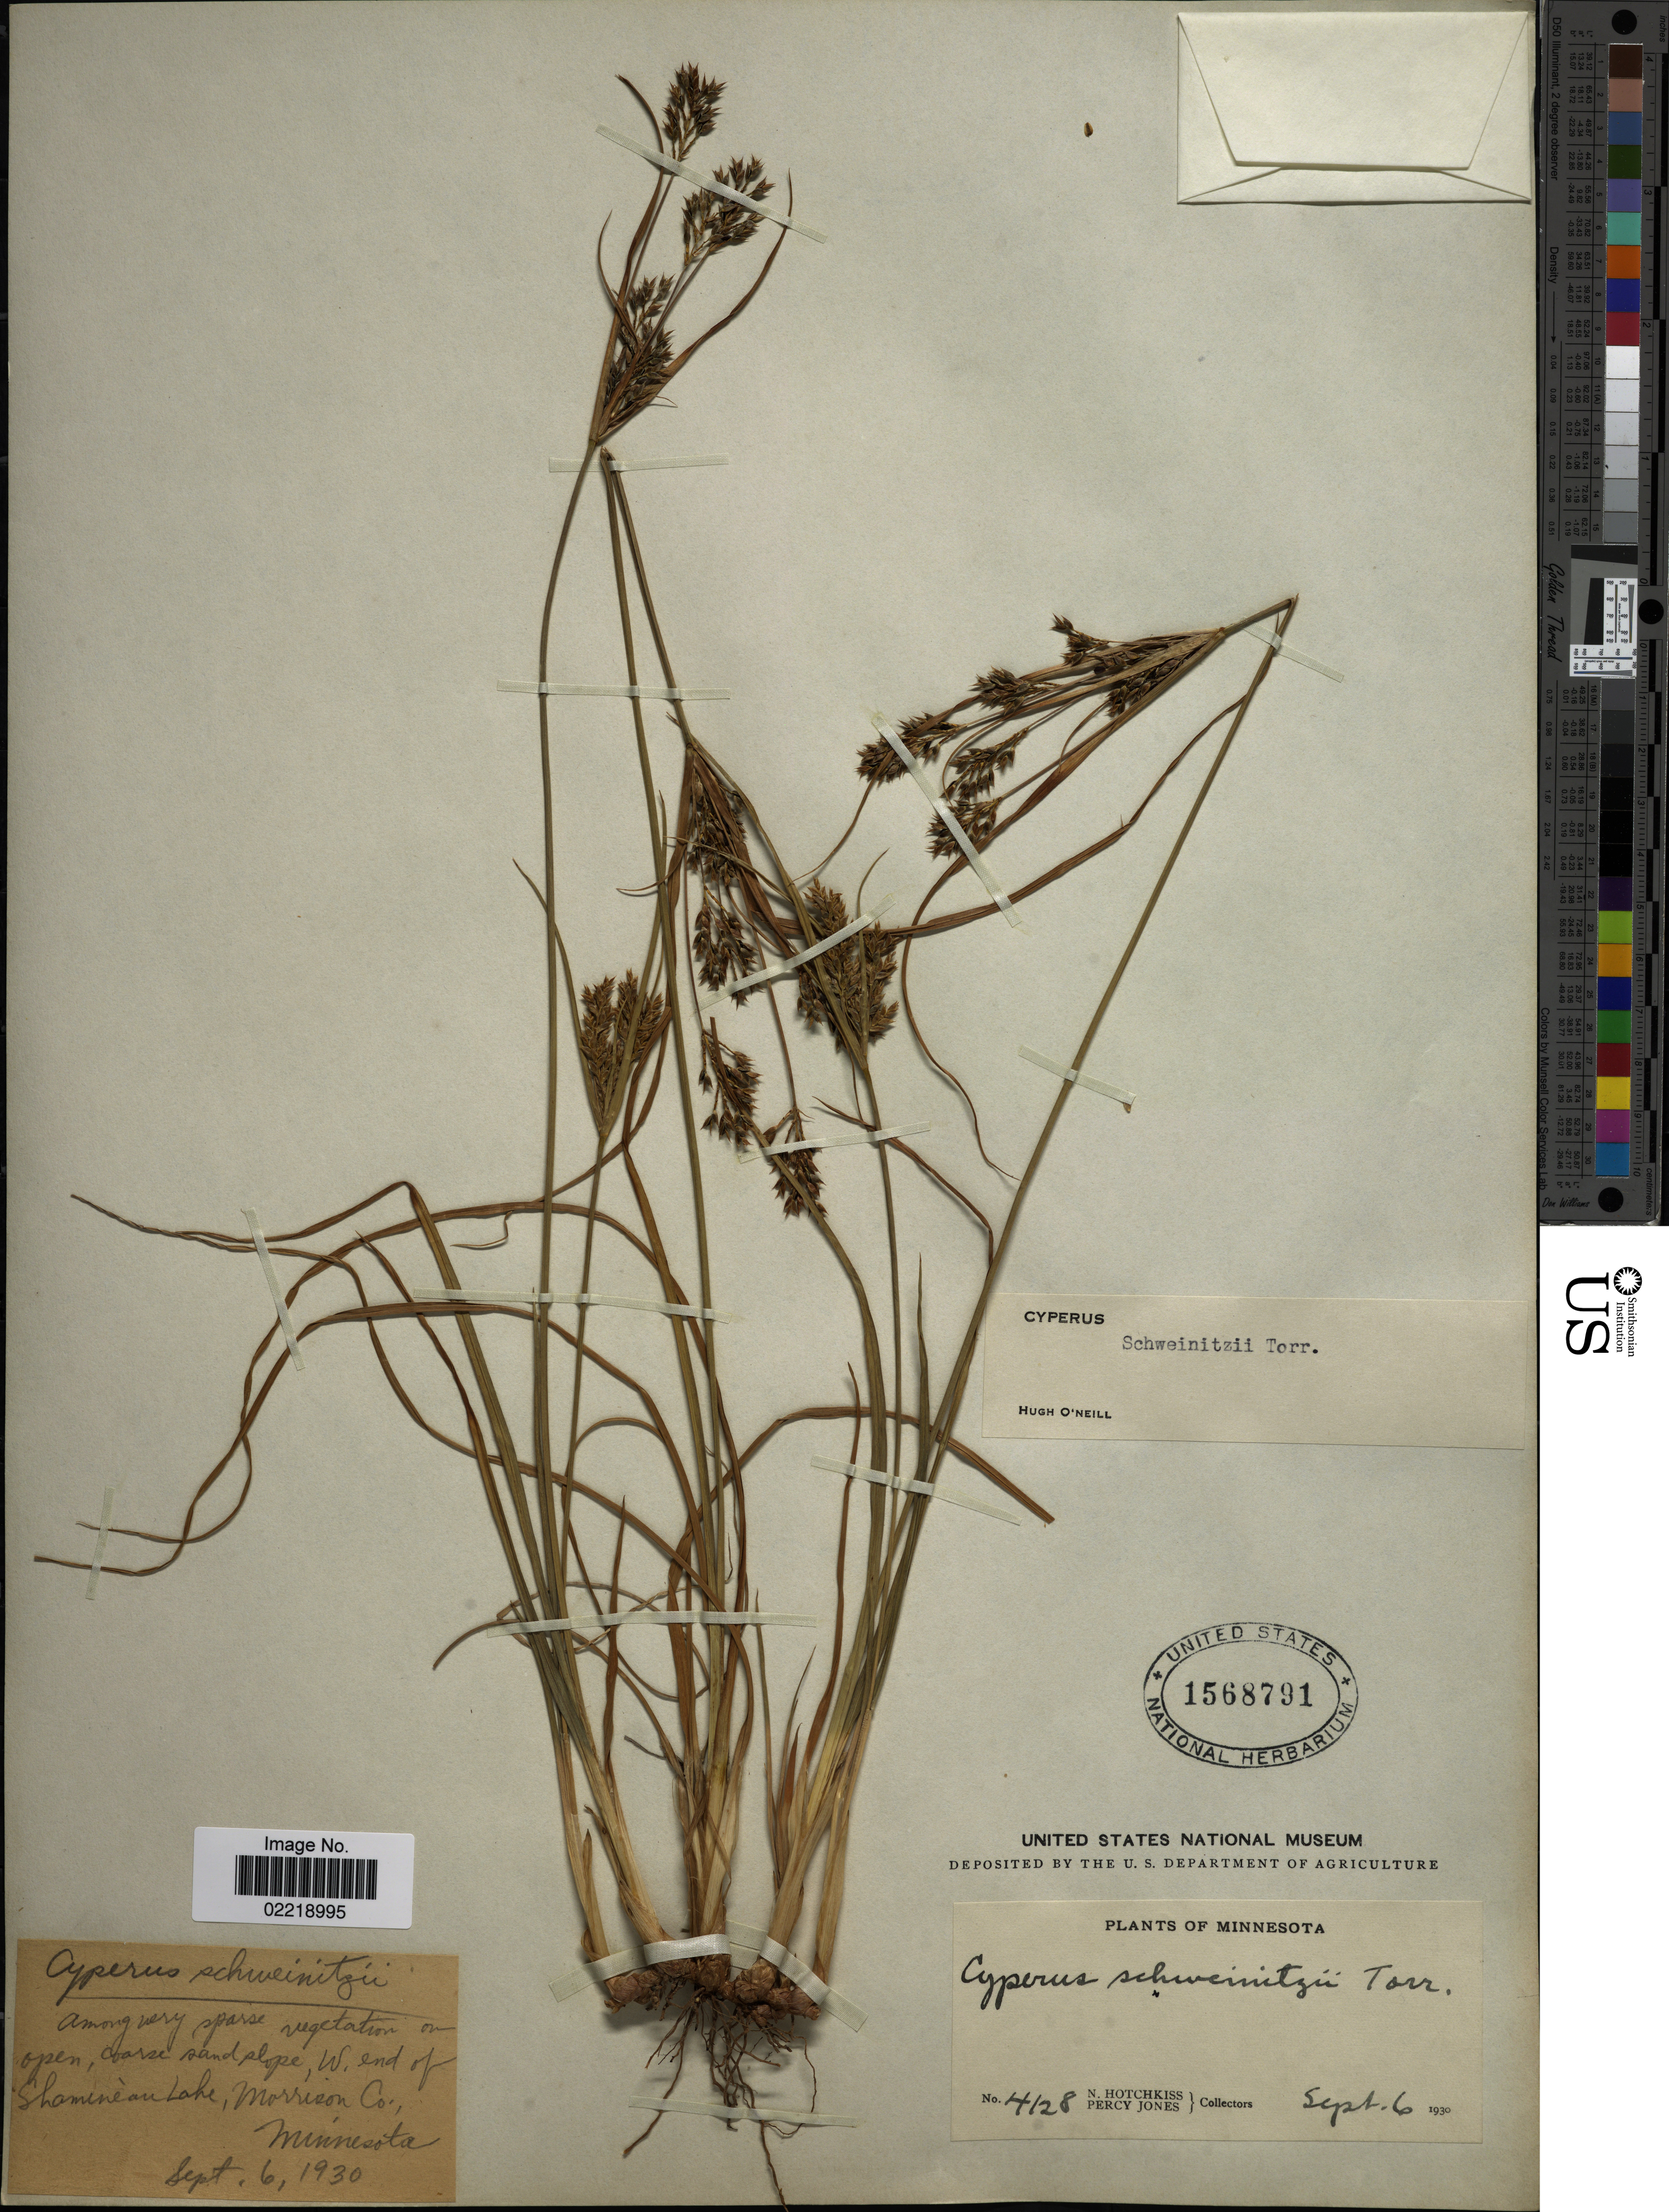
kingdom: Plantae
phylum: Tracheophyta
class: Liliopsida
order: Poales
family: Cyperaceae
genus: Cyperus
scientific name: Cyperus schweinitzii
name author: Torr.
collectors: N. Hotchkiss & P. Jones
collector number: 4128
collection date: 1930-09-06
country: United States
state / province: Minnesota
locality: Among very sparse vegetation on open, coarse sand slope, W end of Shamineon Lake, Morrison Co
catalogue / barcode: US 1568791